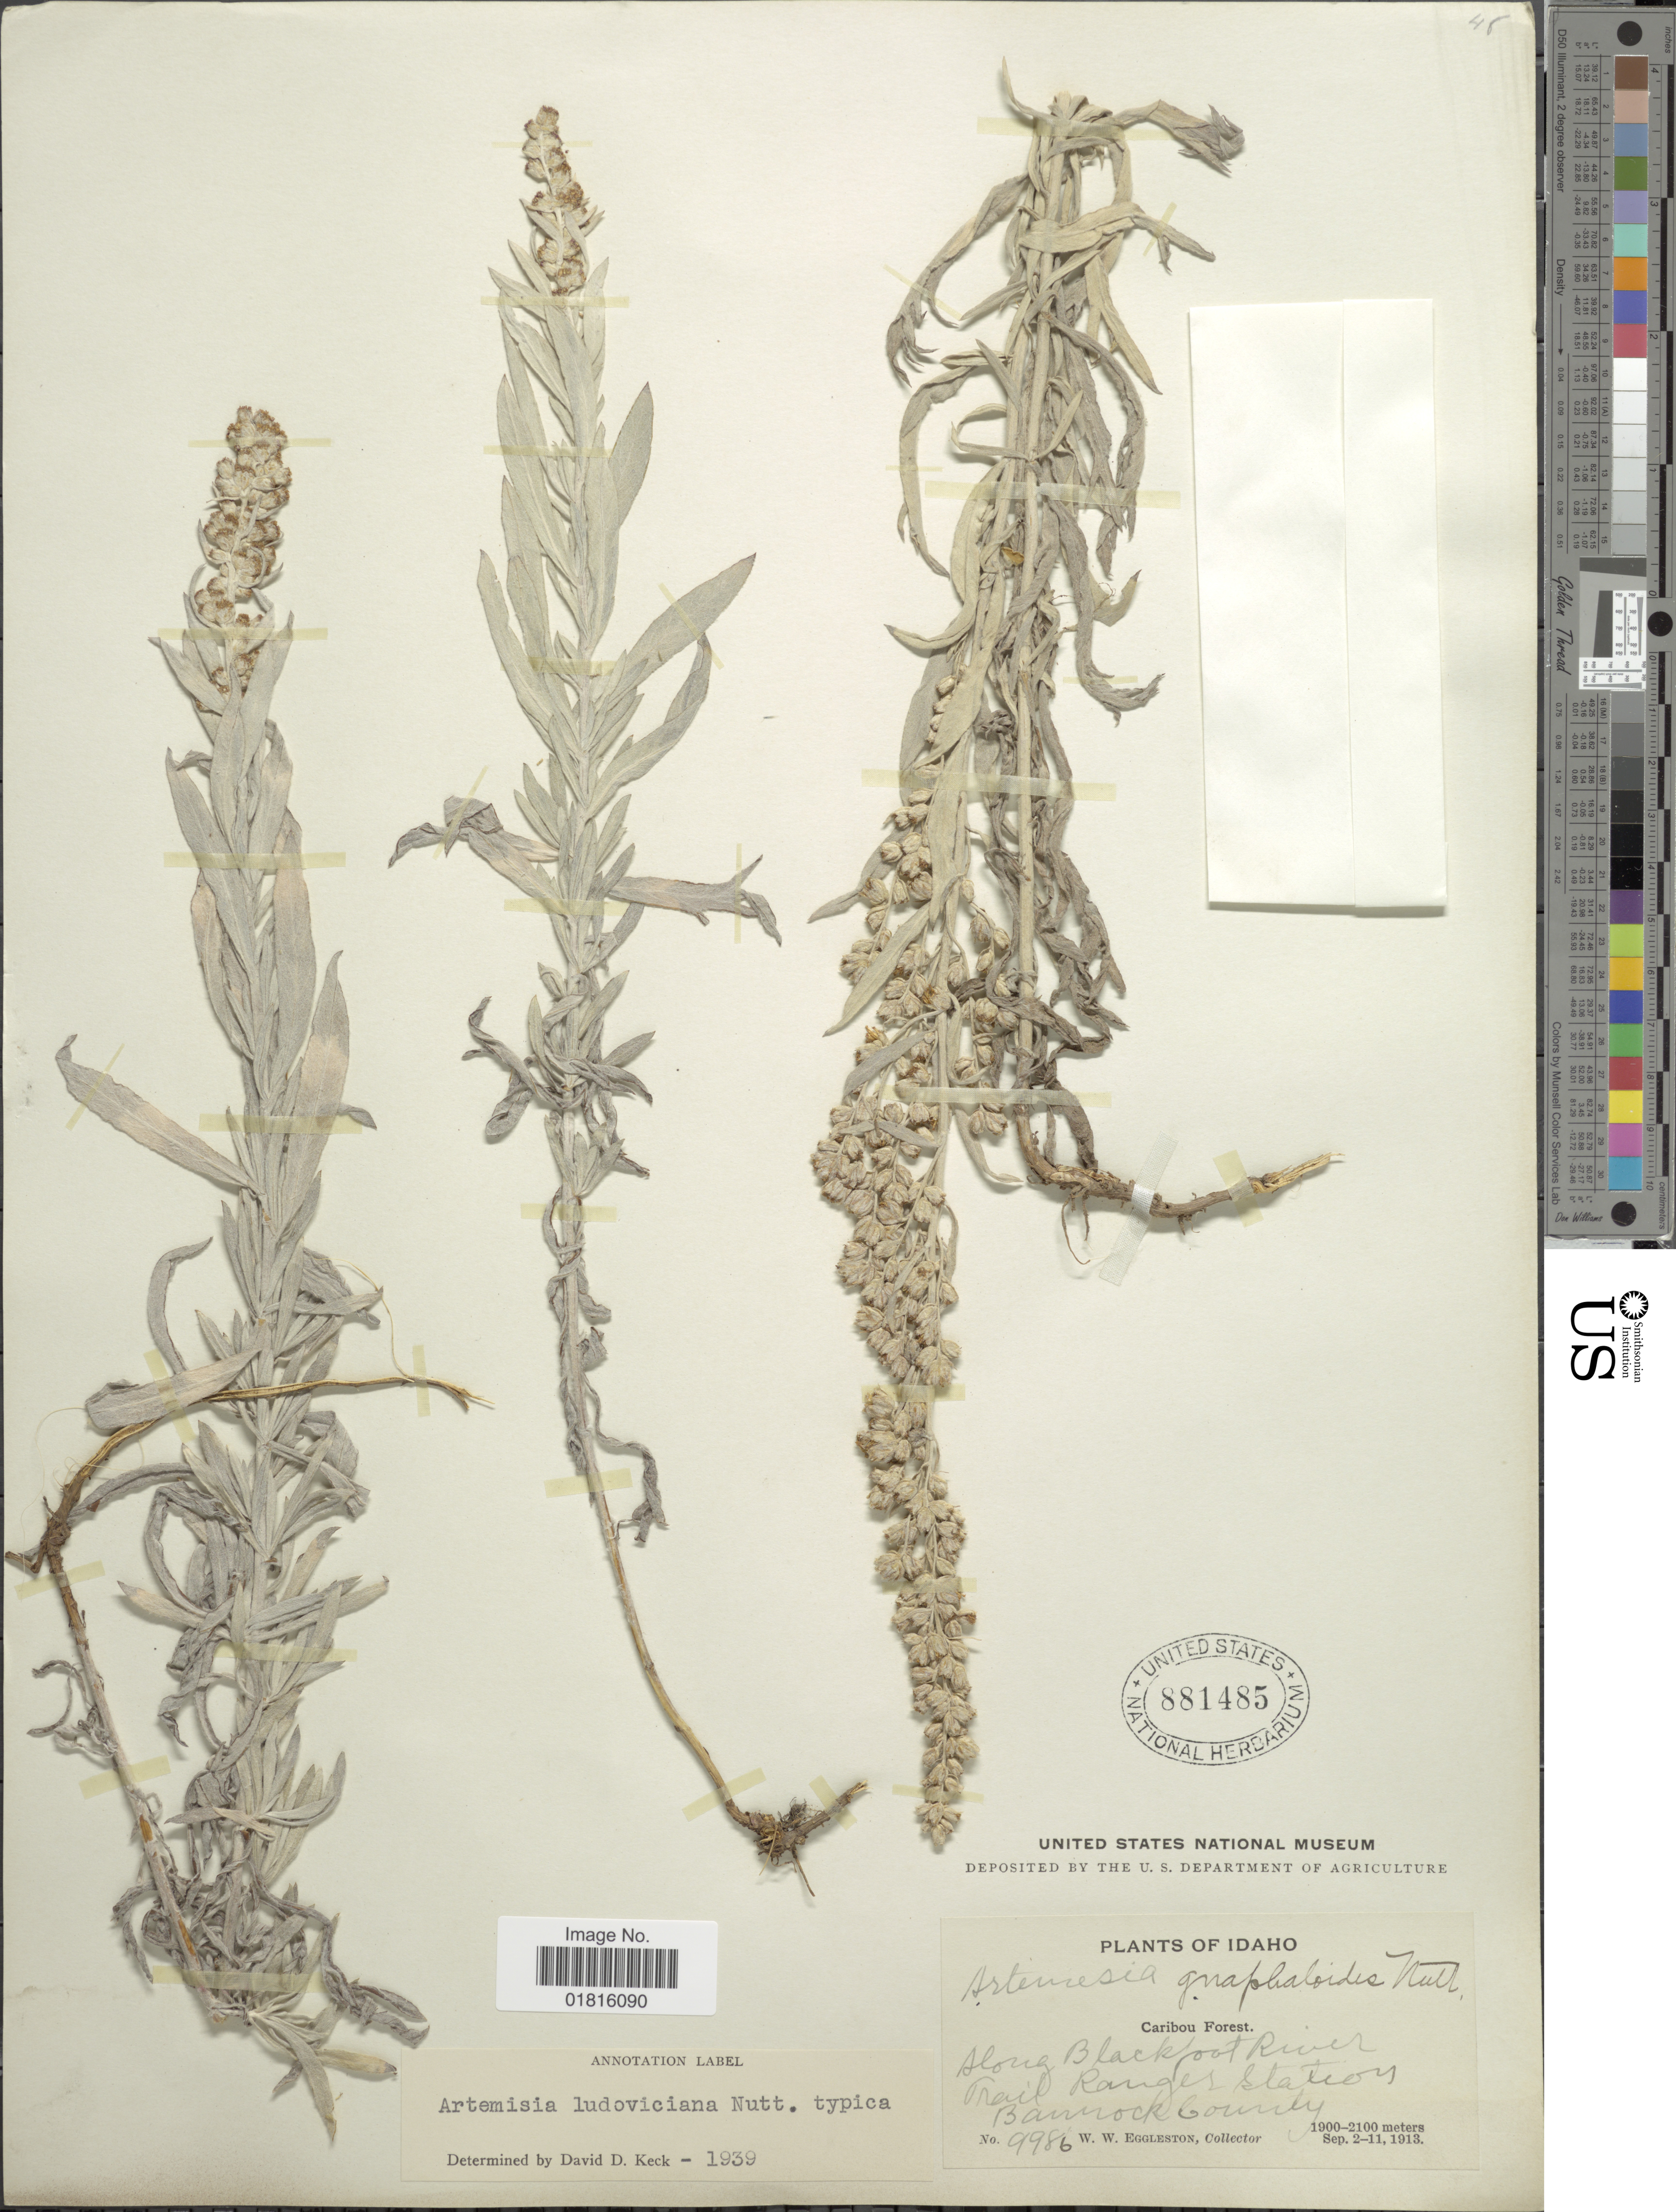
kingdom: Plantae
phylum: Tracheophyta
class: Magnoliopsida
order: Asterales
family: Asteraceae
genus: Artemisia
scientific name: Artemisia ludoviciana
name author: Nutt.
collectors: W. W. Eggleston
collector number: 9986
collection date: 1913-09-02/1913-09-11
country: United States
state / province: Idaho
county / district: Bannock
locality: Caribou Forest, Along Blackfoot River Trail Ranger Station Bannock County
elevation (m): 1900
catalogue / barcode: US 881485